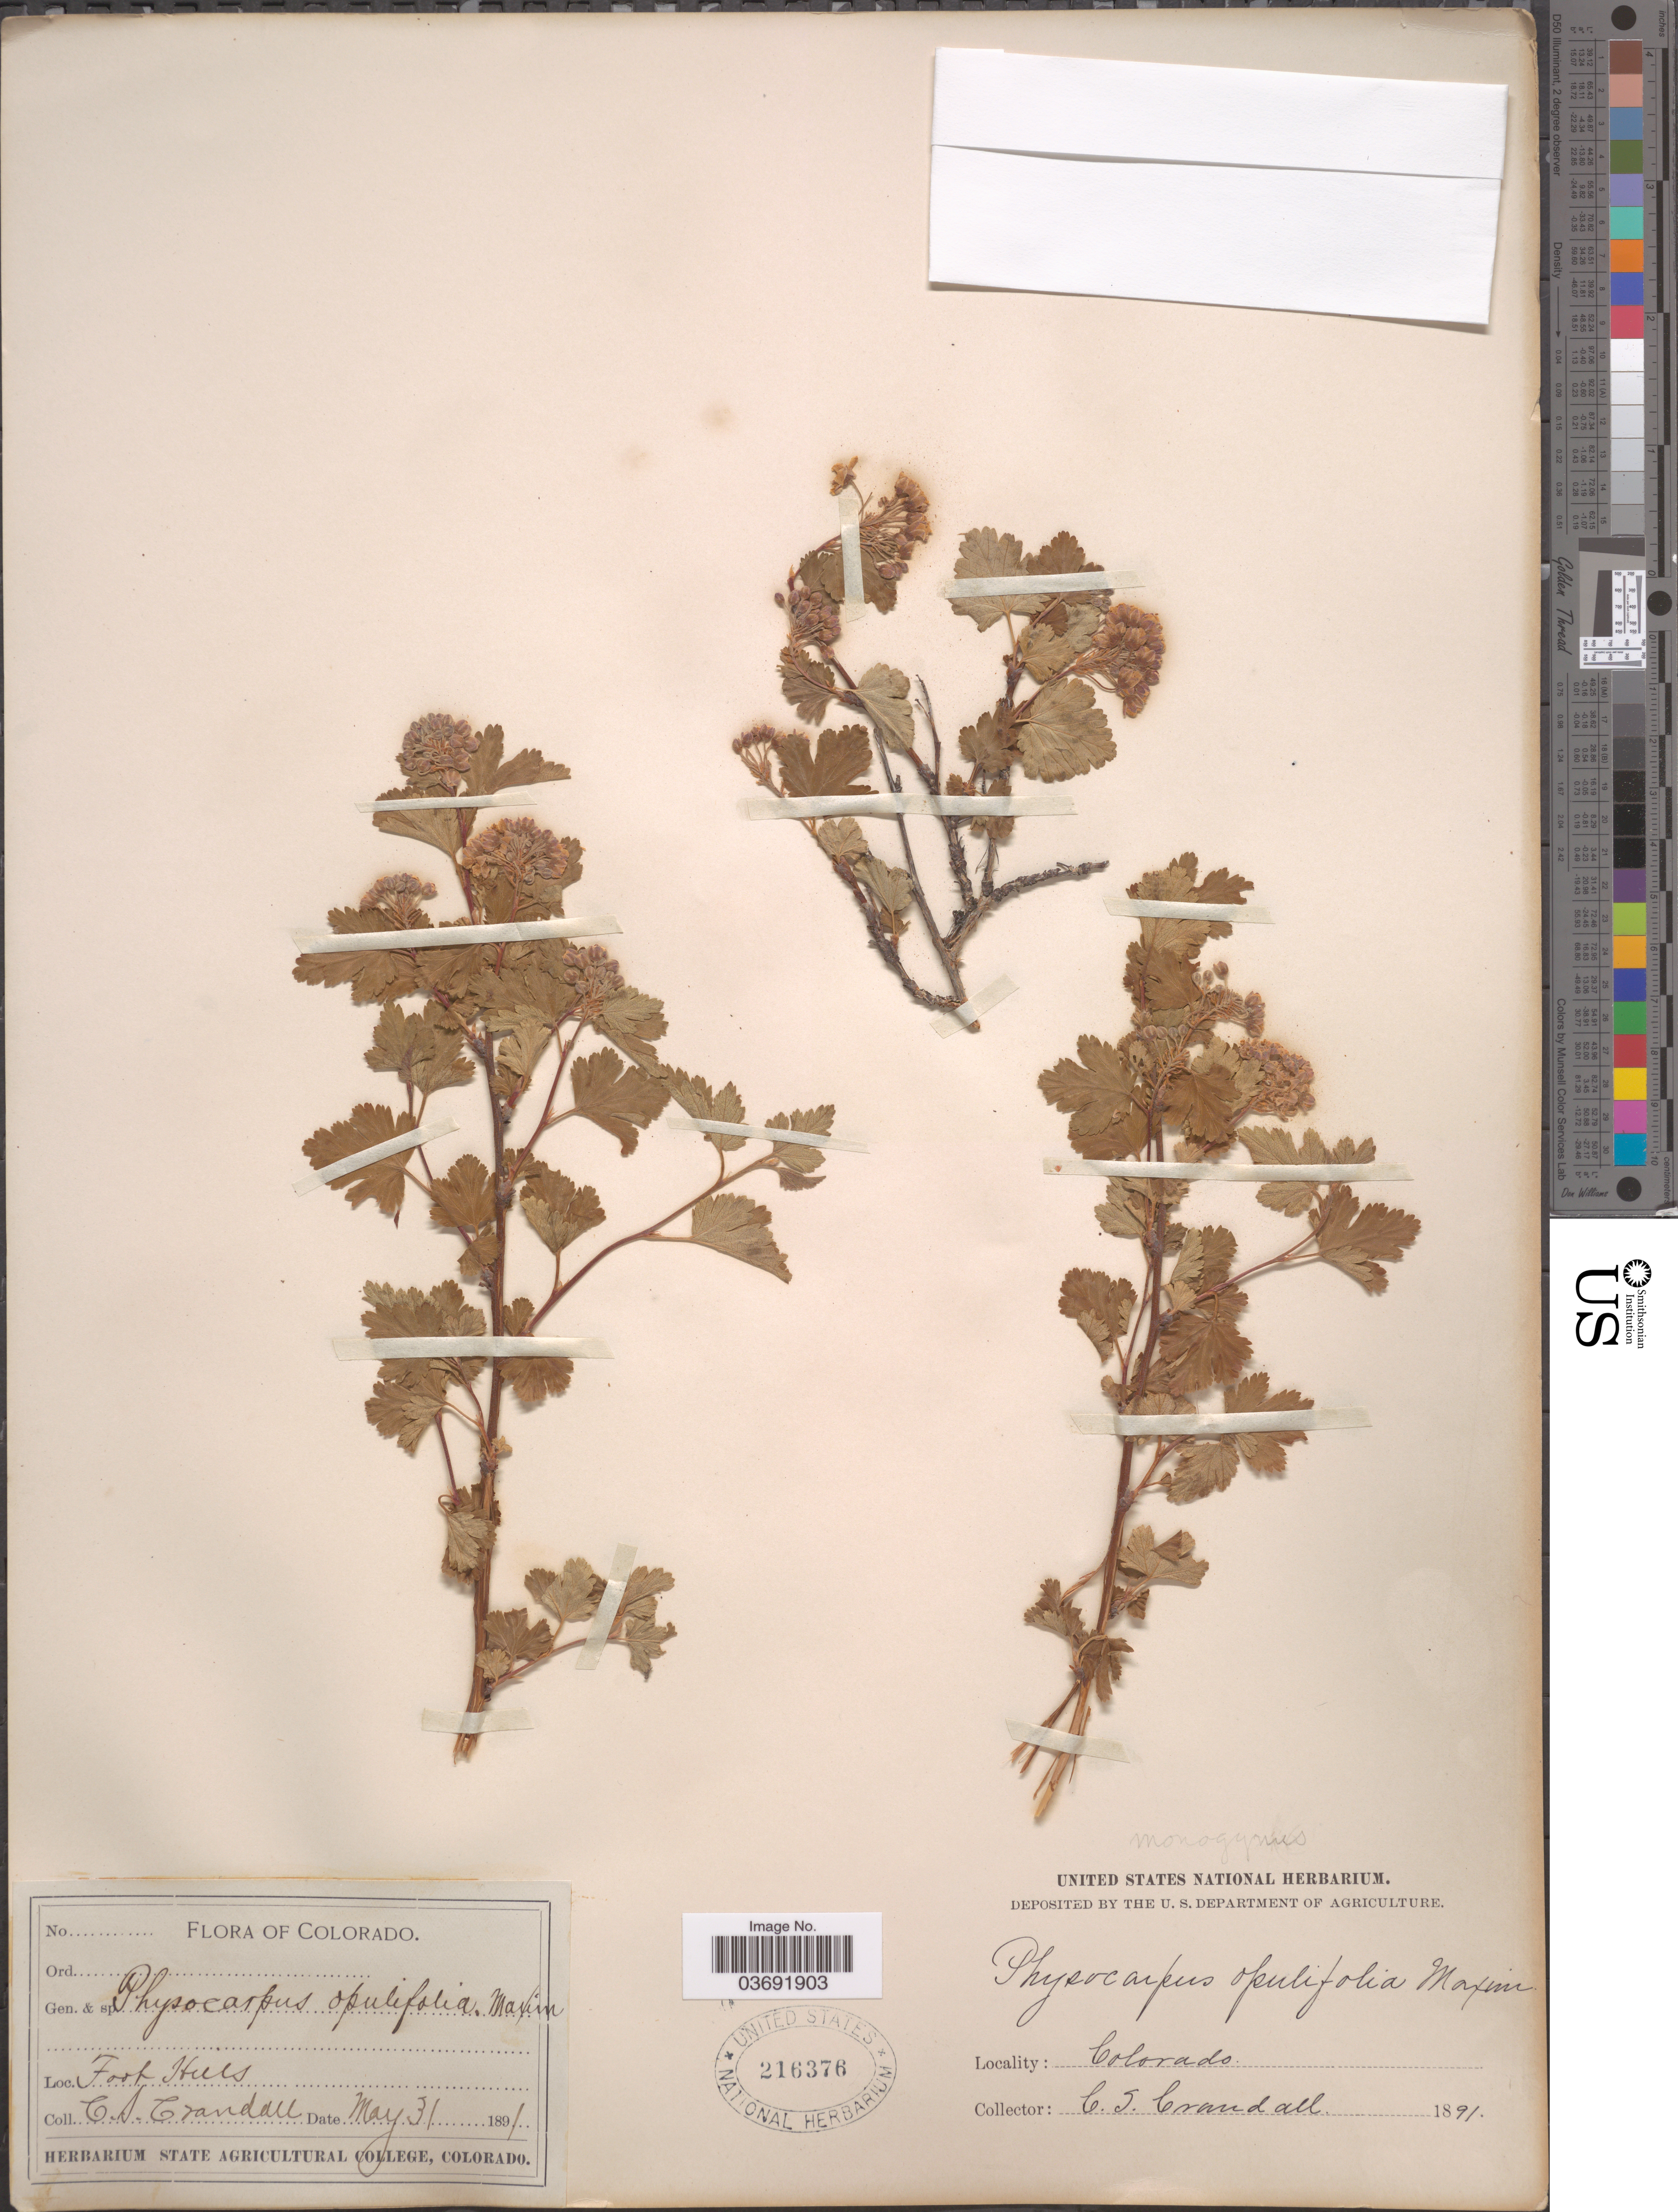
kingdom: Plantae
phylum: Tracheophyta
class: Magnoliopsida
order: Rosales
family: Rosaceae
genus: Physocarpus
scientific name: Physocarpus opulifolius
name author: (L.) Maxim.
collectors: C. Crandall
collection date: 1891-05-31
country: United States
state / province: Colorado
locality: Fork Hills.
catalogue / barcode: US 216376